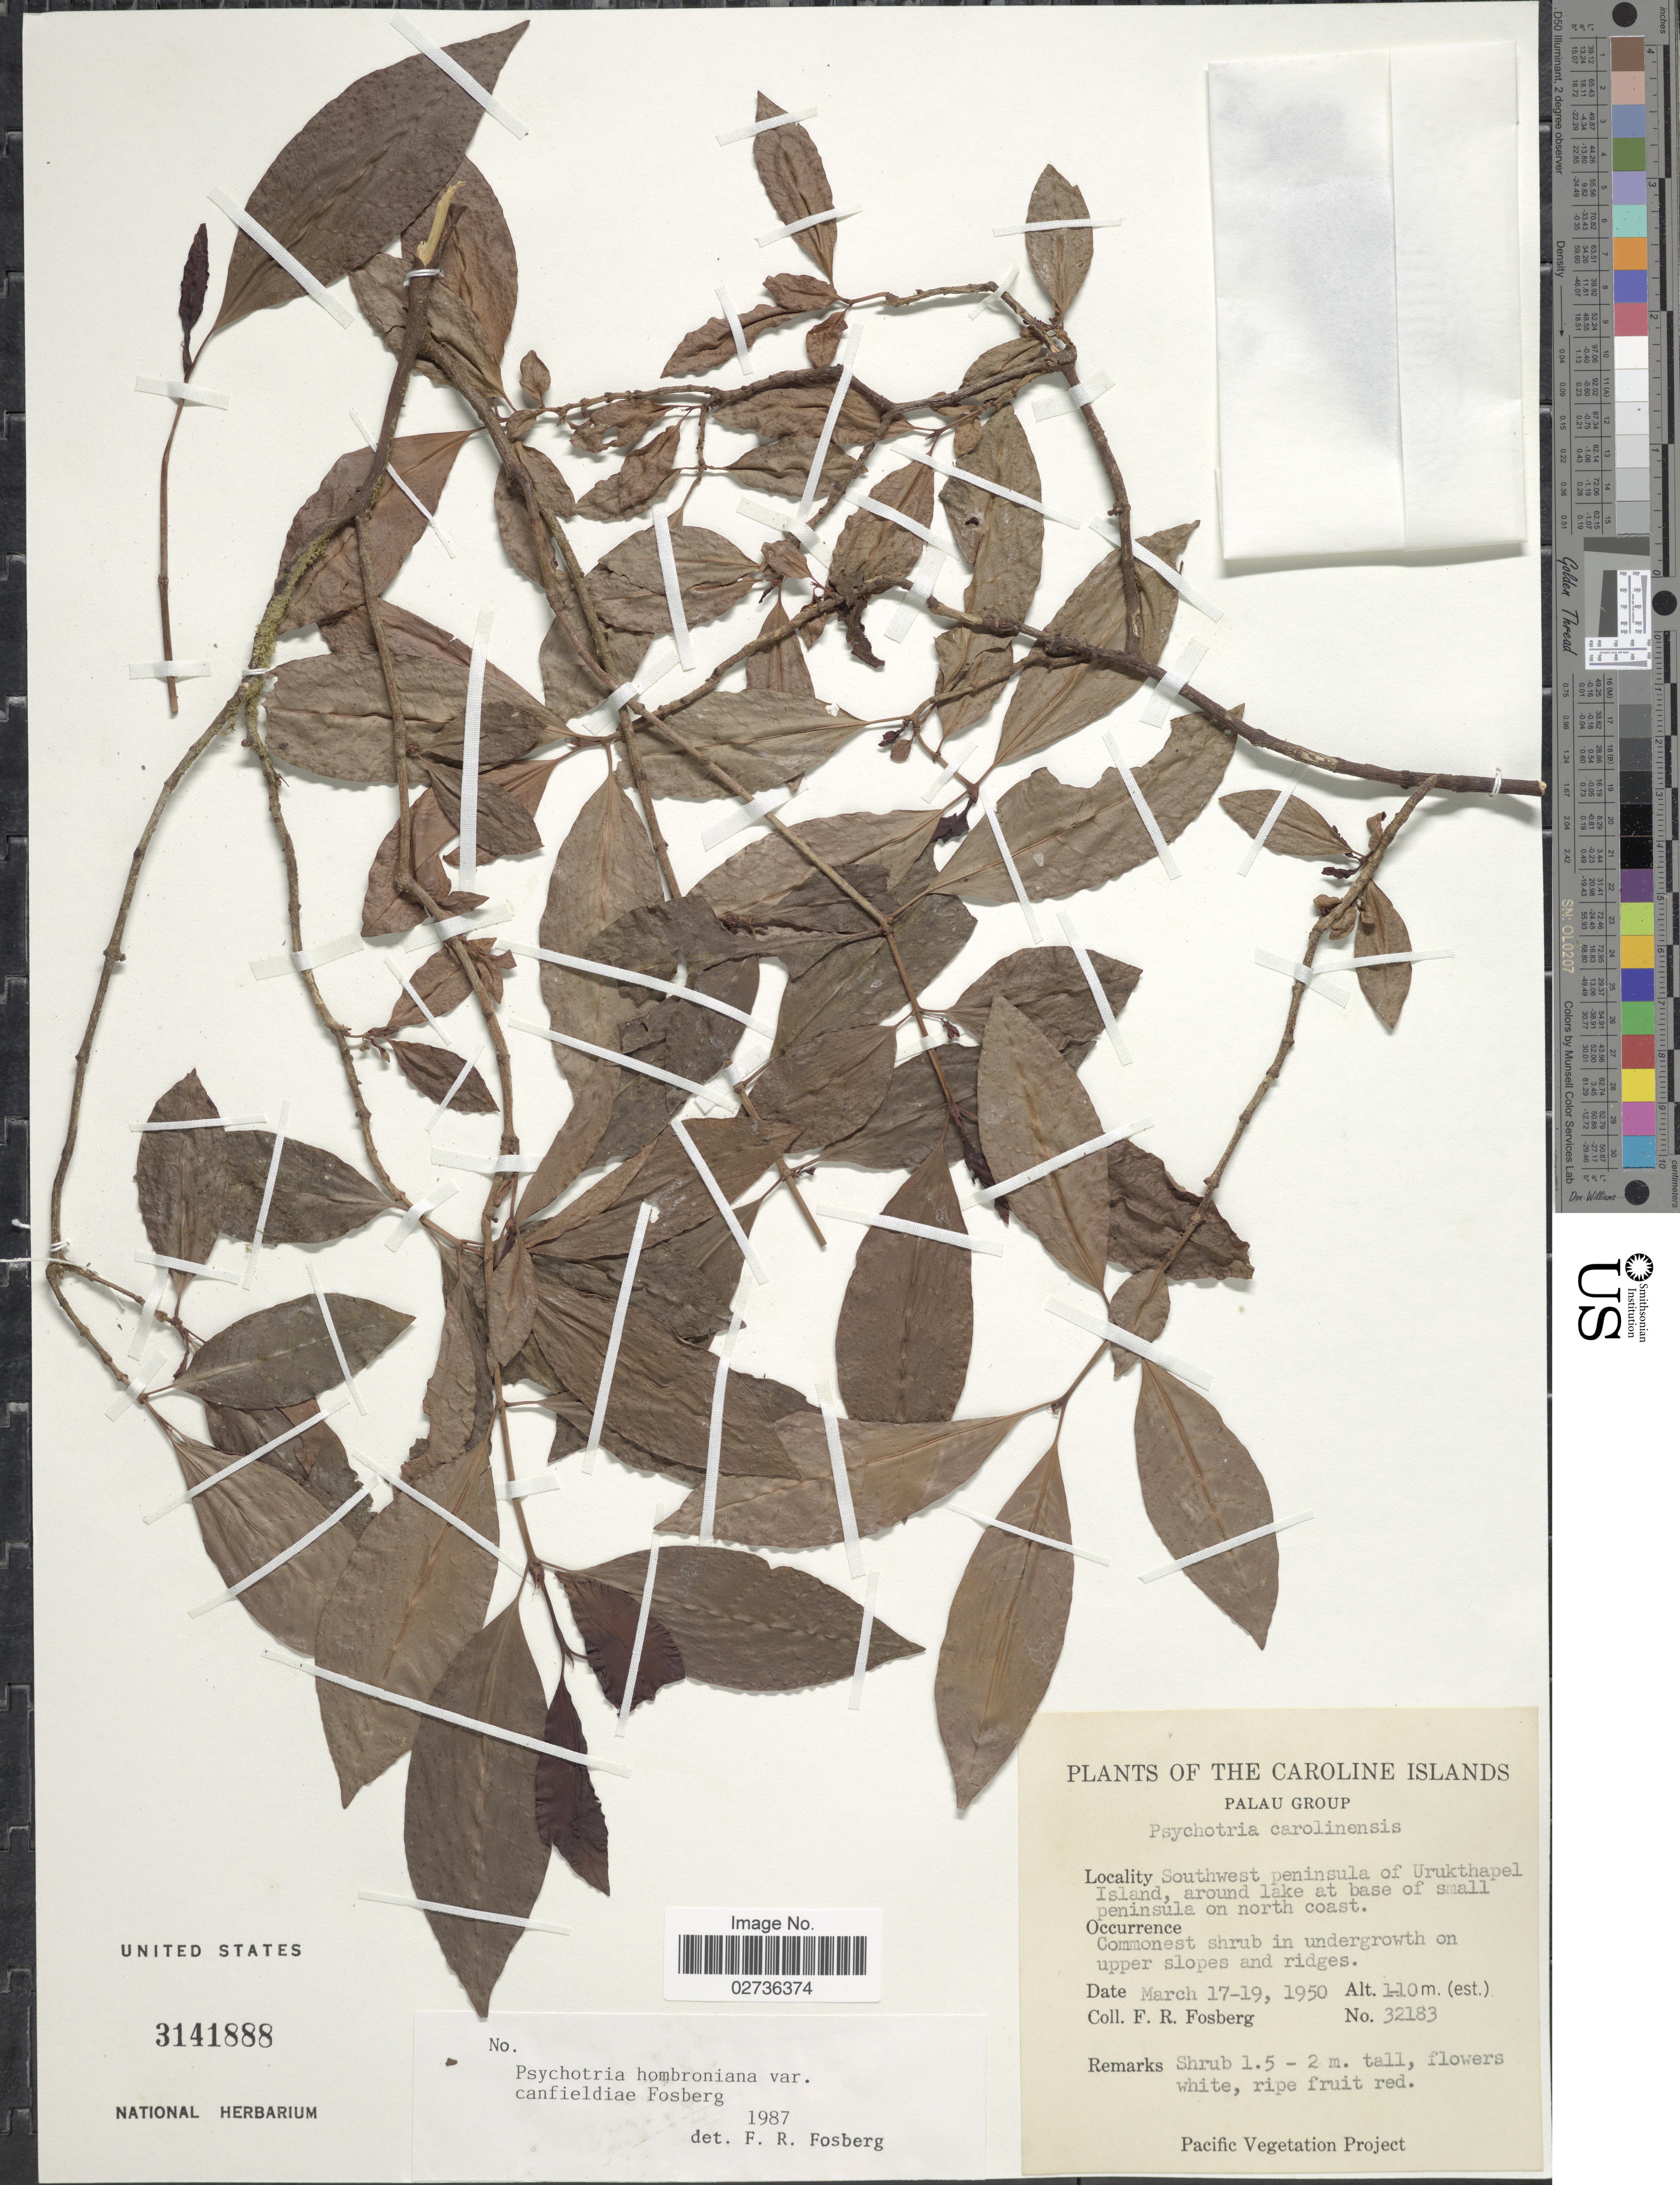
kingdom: Plantae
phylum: Tracheophyta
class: Magnoliopsida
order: Gentianales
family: Rubiaceae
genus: Psychotria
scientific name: Psychotria hombroniana var. canfieldiae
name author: Fosberg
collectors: F. R. Fosberg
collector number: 32183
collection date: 1950-03-17/1950-03-19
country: Palau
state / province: Koror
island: Ngeruktabel [Urukthapel]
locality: The Caroline Islands, Palau Group, Southwest peninsula of Urukthapel Island, around lake at base of small peninsula on north coast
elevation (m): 1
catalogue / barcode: US 3141888